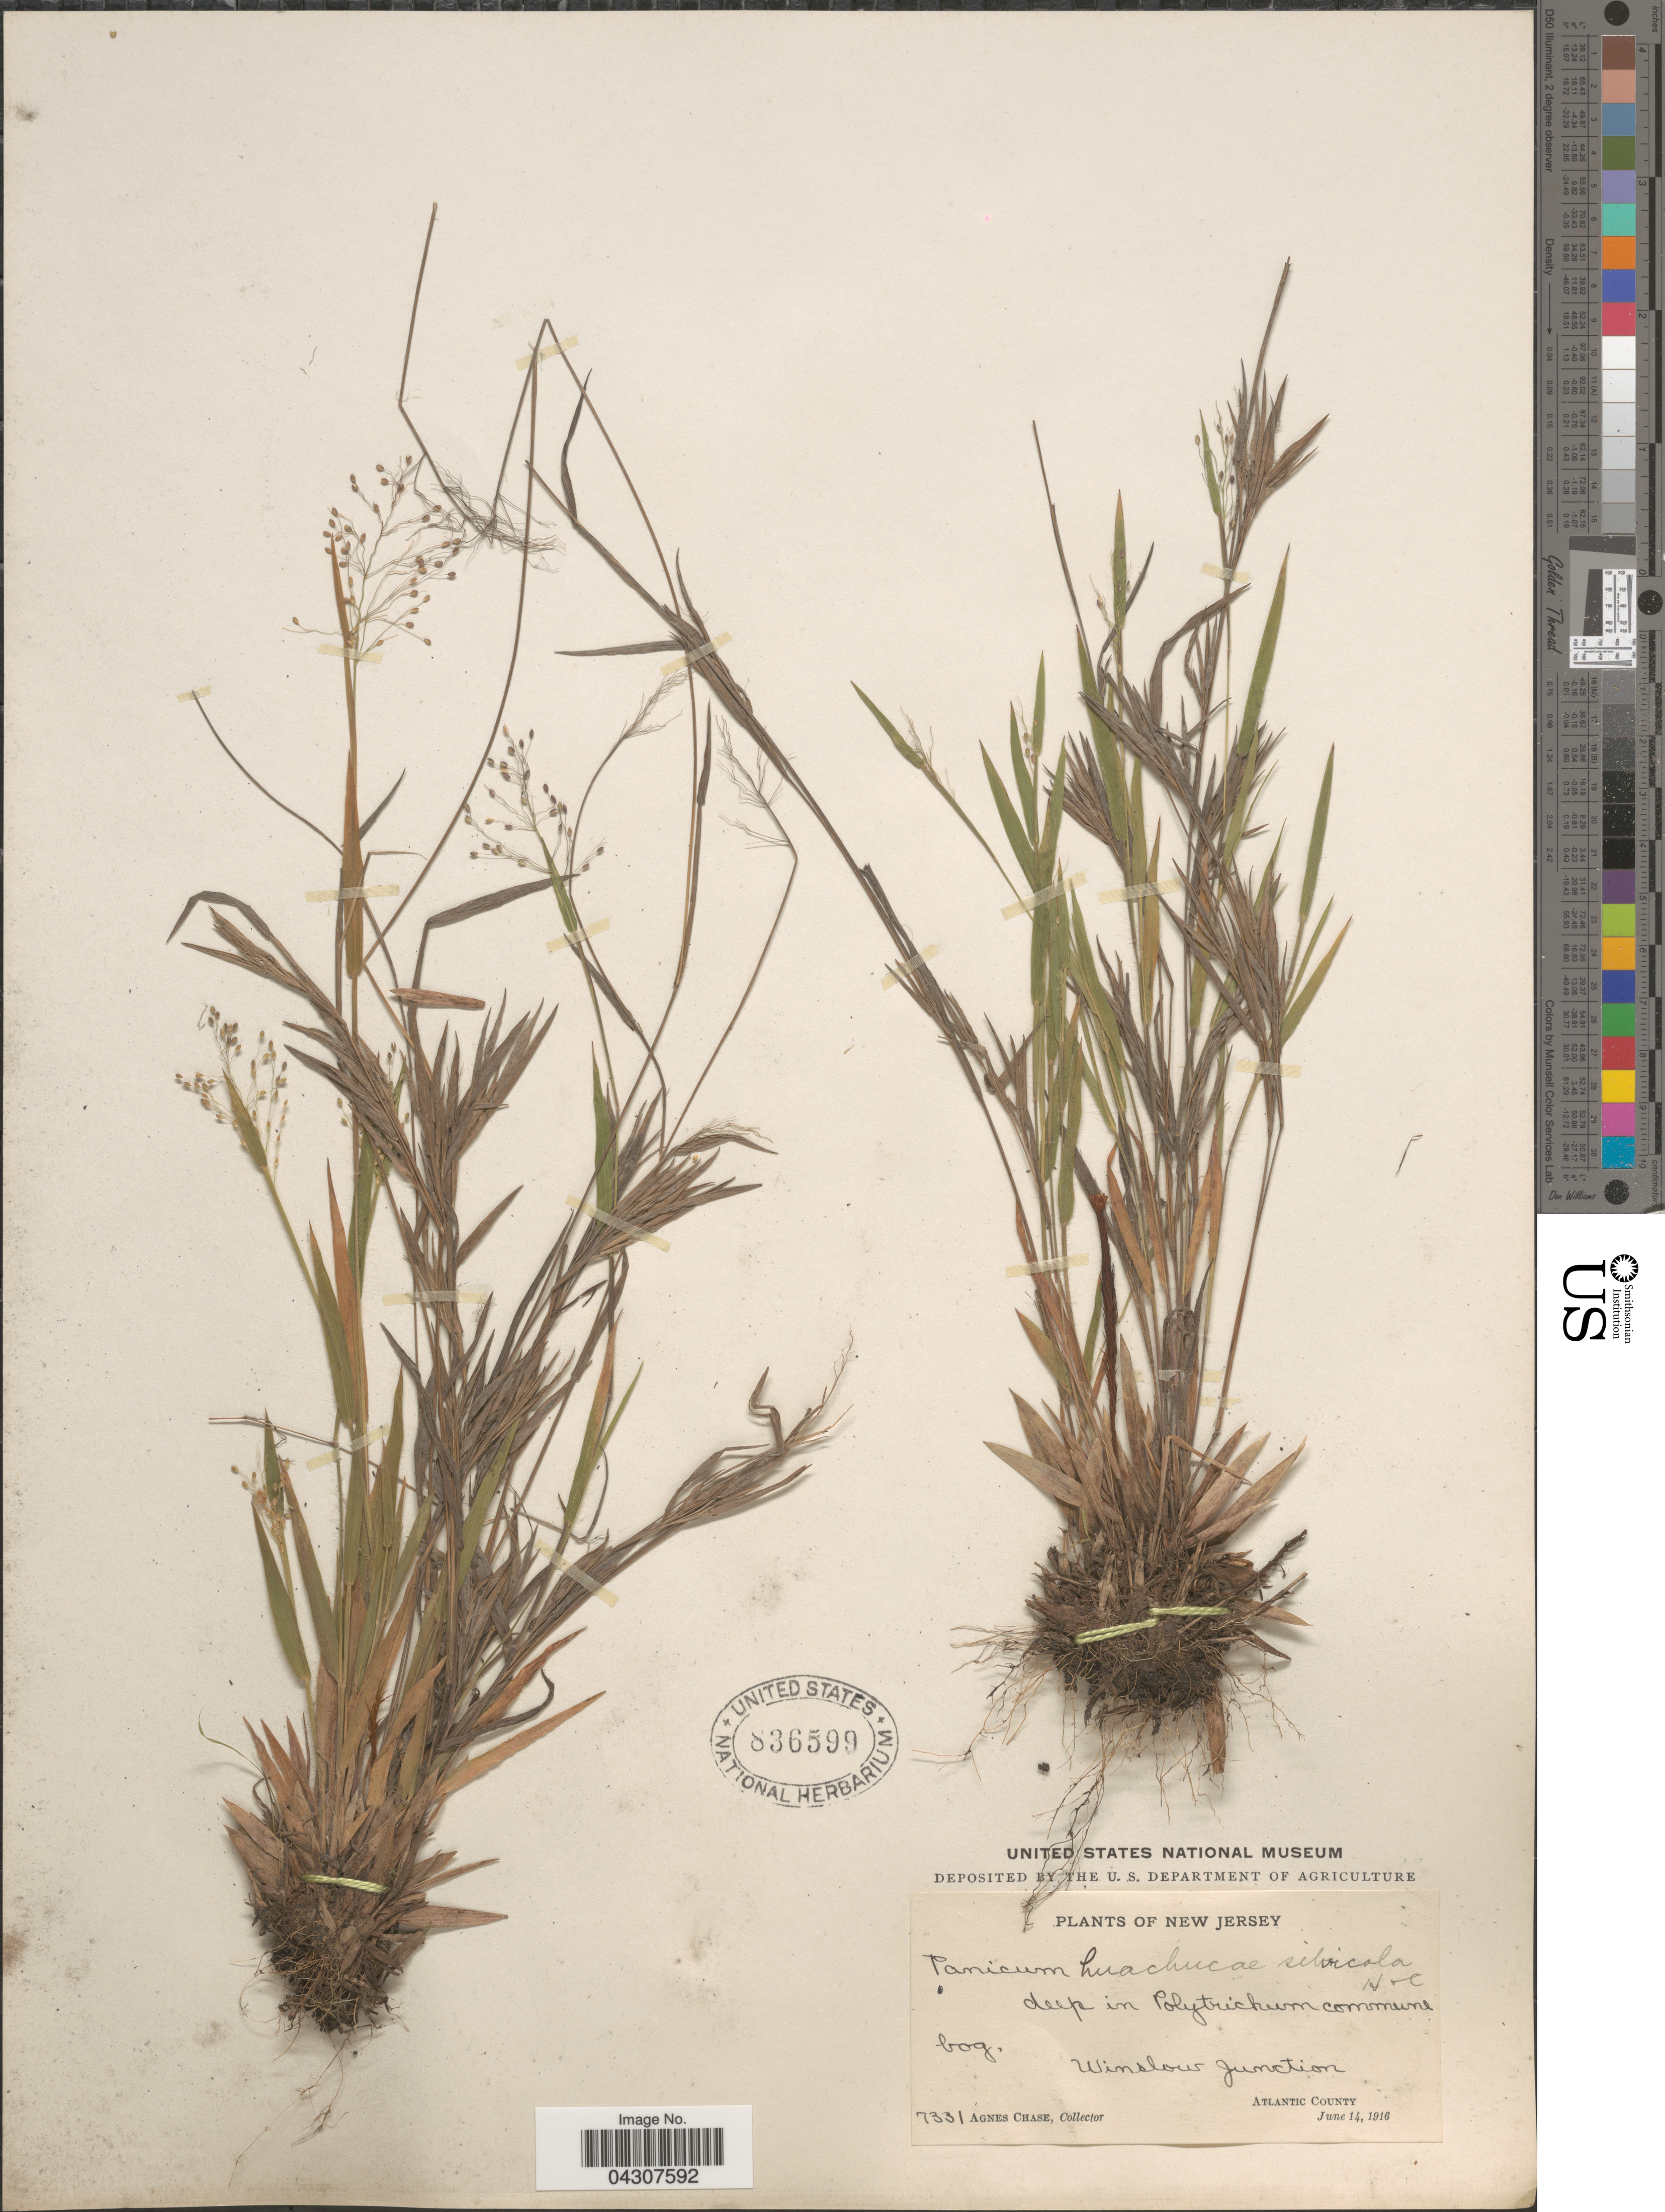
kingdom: Plantae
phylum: Tracheophyta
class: Liliopsida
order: Poales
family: Poaceae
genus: Dichanthelium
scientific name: Dichanthelium acuminatum var. acuminatum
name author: (Sw.) Gould & C.A. Clark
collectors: A. Chase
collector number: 7331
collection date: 1916-06-14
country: United States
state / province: New Jersey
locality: Winslow Junction. Atlantic County.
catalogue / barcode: US 836599